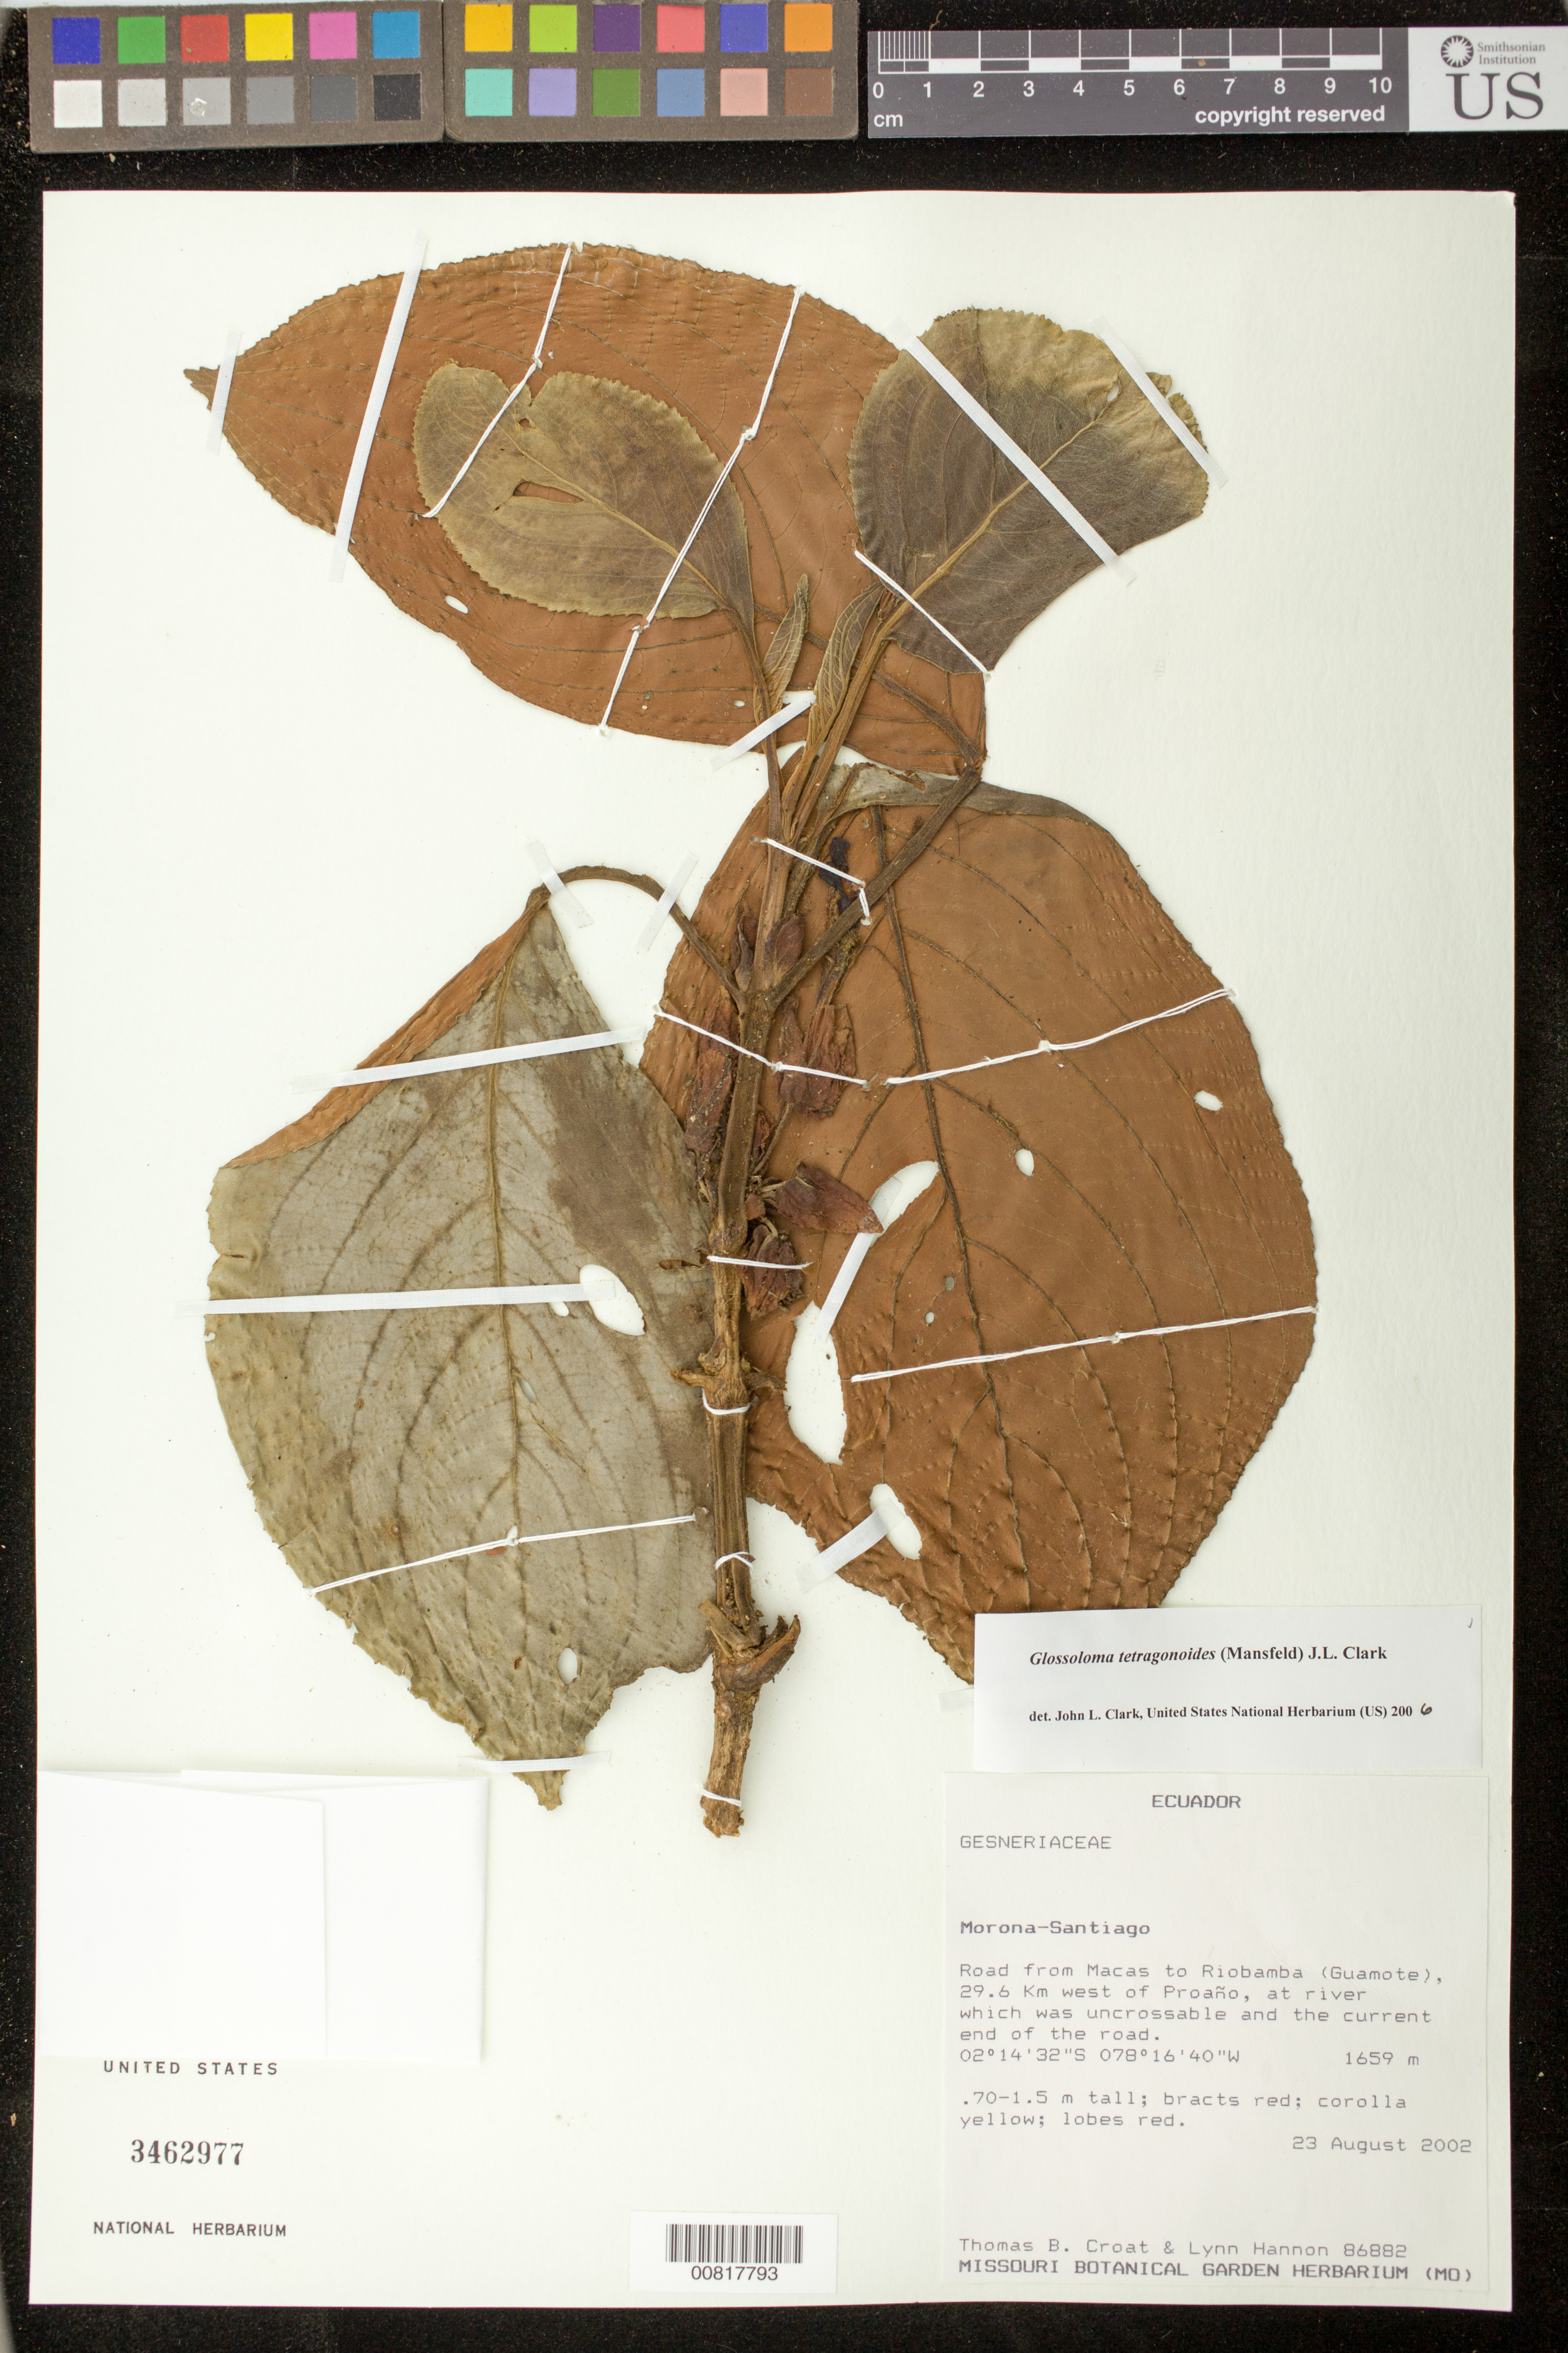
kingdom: Plantae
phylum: Tracheophyta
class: Magnoliopsida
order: Lamiales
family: Gesneriaceae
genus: Glossoloma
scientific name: Glossoloma tetragonoides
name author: (Mansf.) J.L. Clark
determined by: Clark, J. L., (SEL), The Marie Selby Botanical Garden (UNITED STATES)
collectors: T. B. Croat & L. Hannon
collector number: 86882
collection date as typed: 23 Aug 2002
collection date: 2002-08-23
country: Ecuador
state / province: Morona-Santiago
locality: Road from Macas to Riobamba (Guamote), 29.6 km west of Proaño, at river which was uncrossable and the current end of the road.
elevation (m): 1659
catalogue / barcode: US 3462977